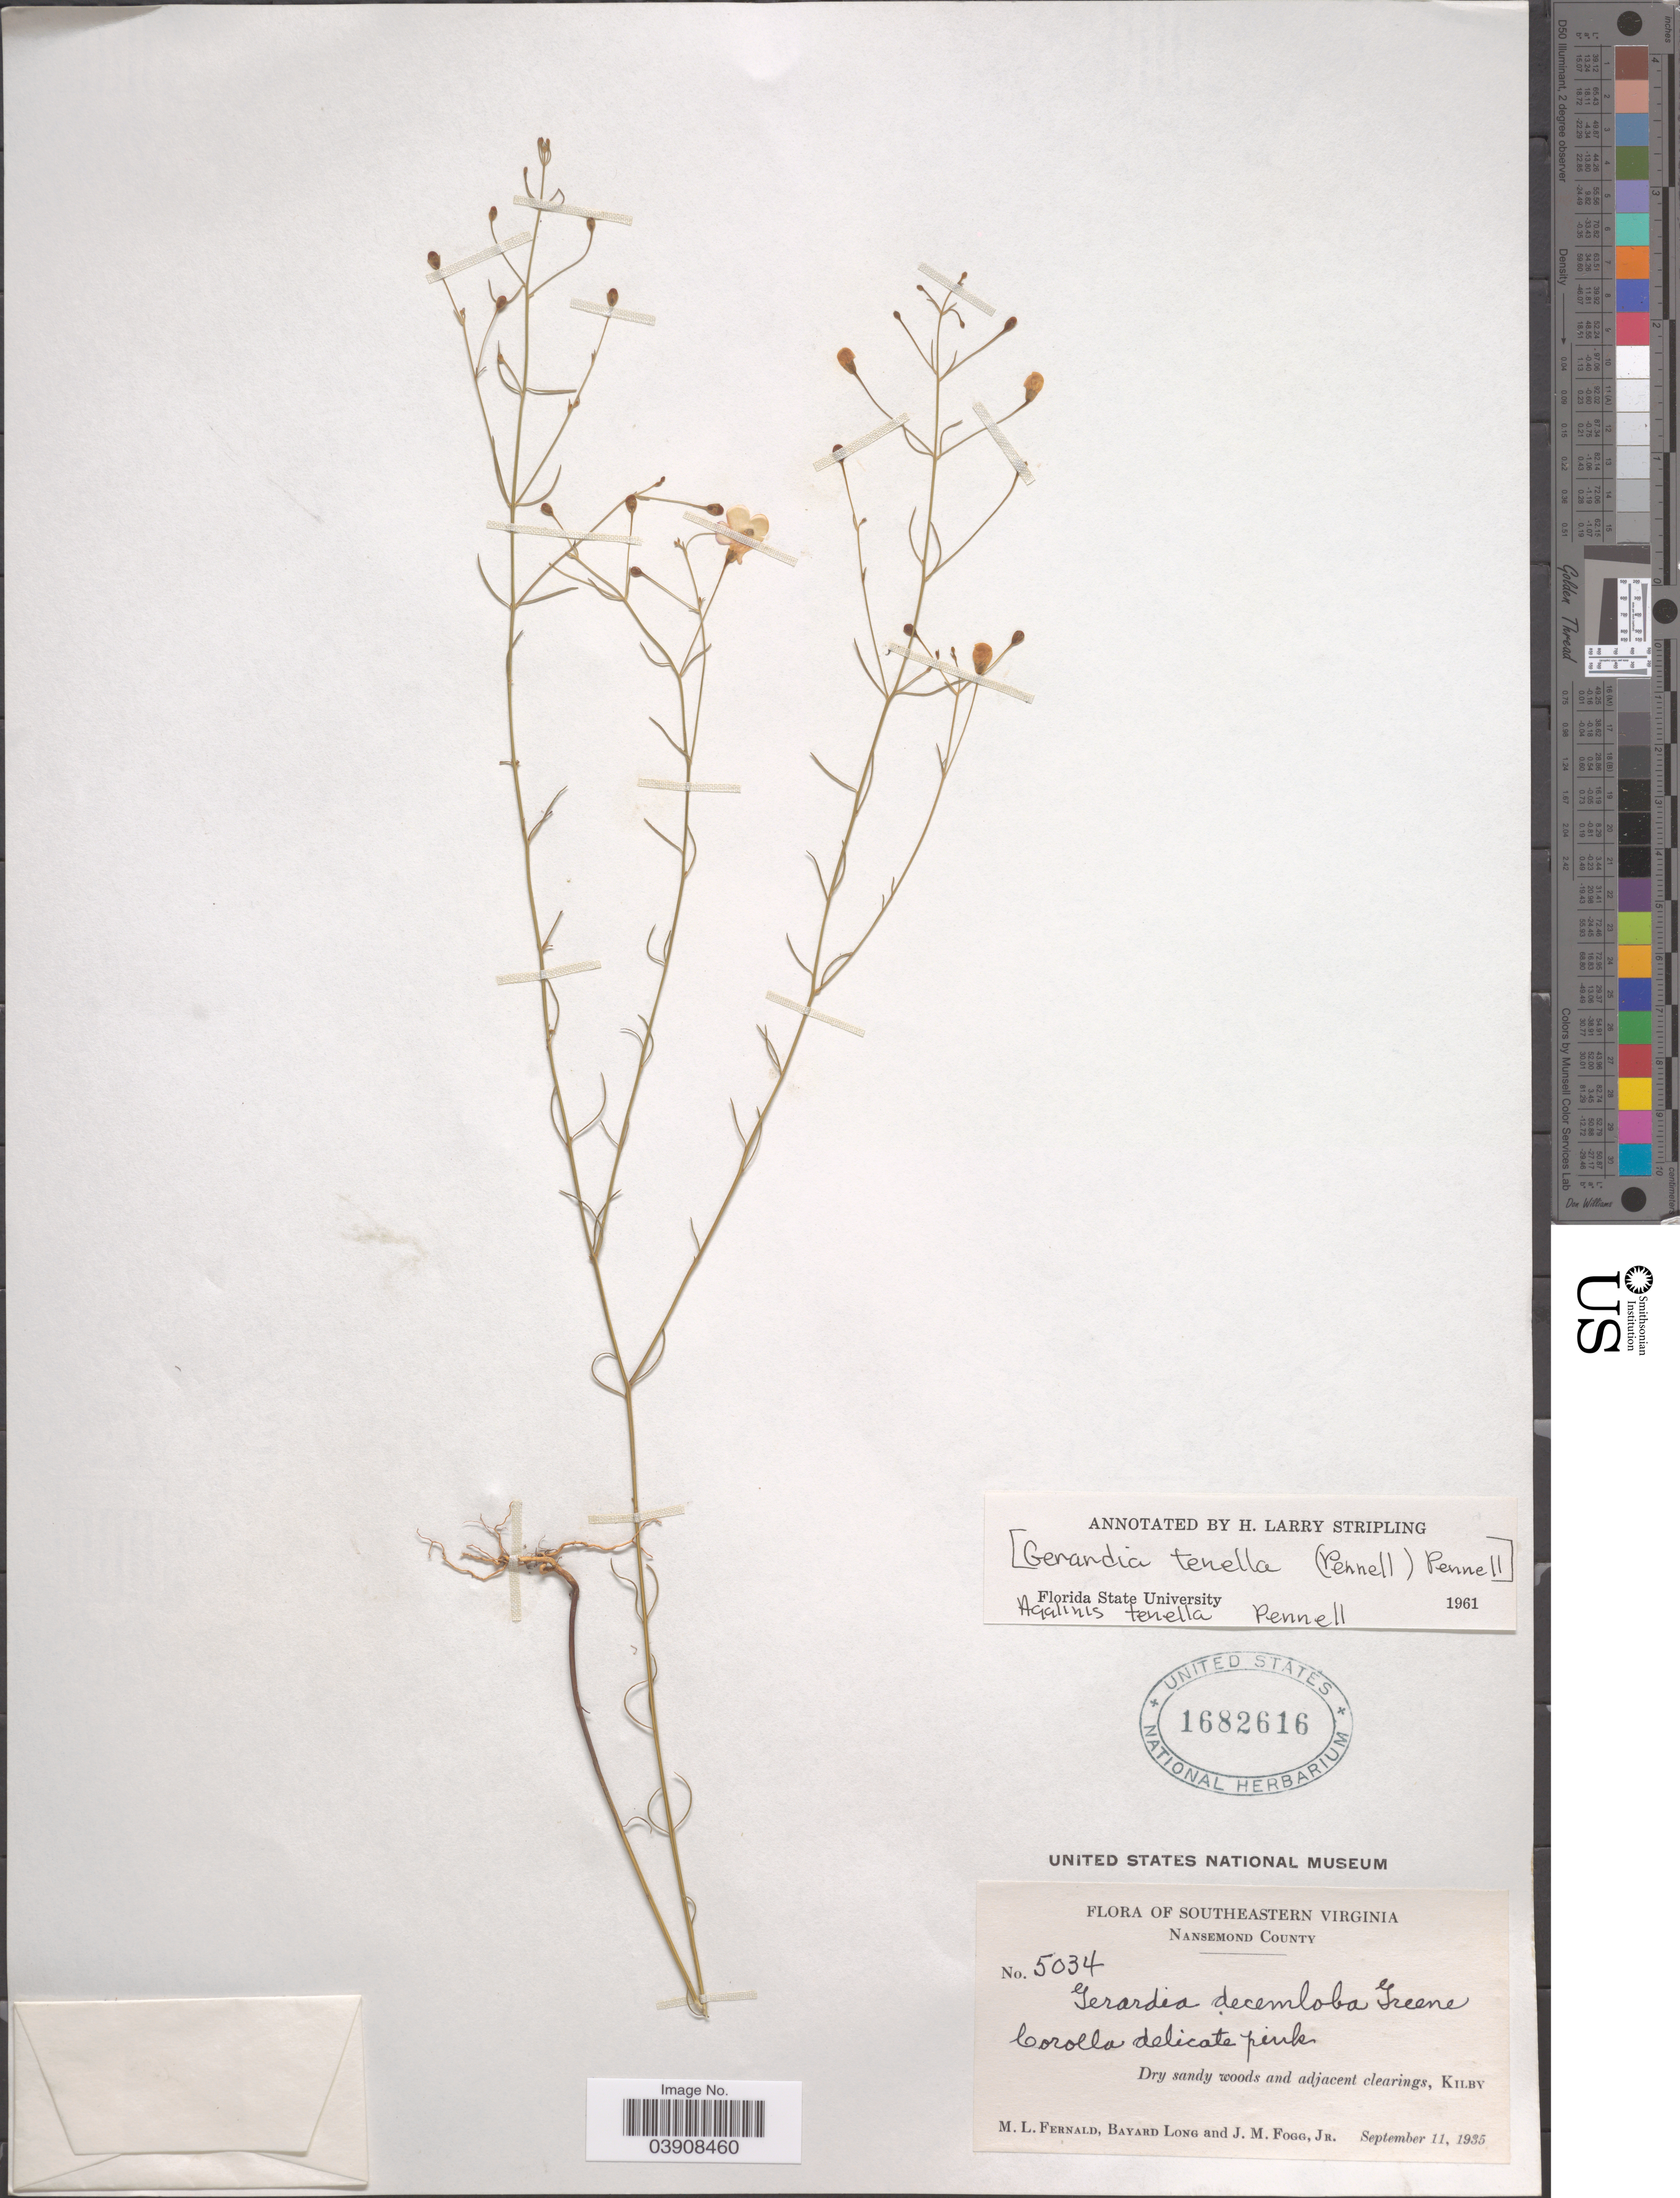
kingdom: Plantae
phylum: Tracheophyta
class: Magnoliopsida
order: Lamiales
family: Orobanchaceae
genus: Agalinis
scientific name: Agalinis tenella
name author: Pennell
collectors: M. L. Fernald, B. Long & J. Fogg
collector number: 5034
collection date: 1935-09-11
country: United States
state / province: Virginia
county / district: City of Suffolk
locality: Southeastern Virginia. Nansemond County. Dry sandy woods and adjacent clearings, Kilby.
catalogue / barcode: US 1682616